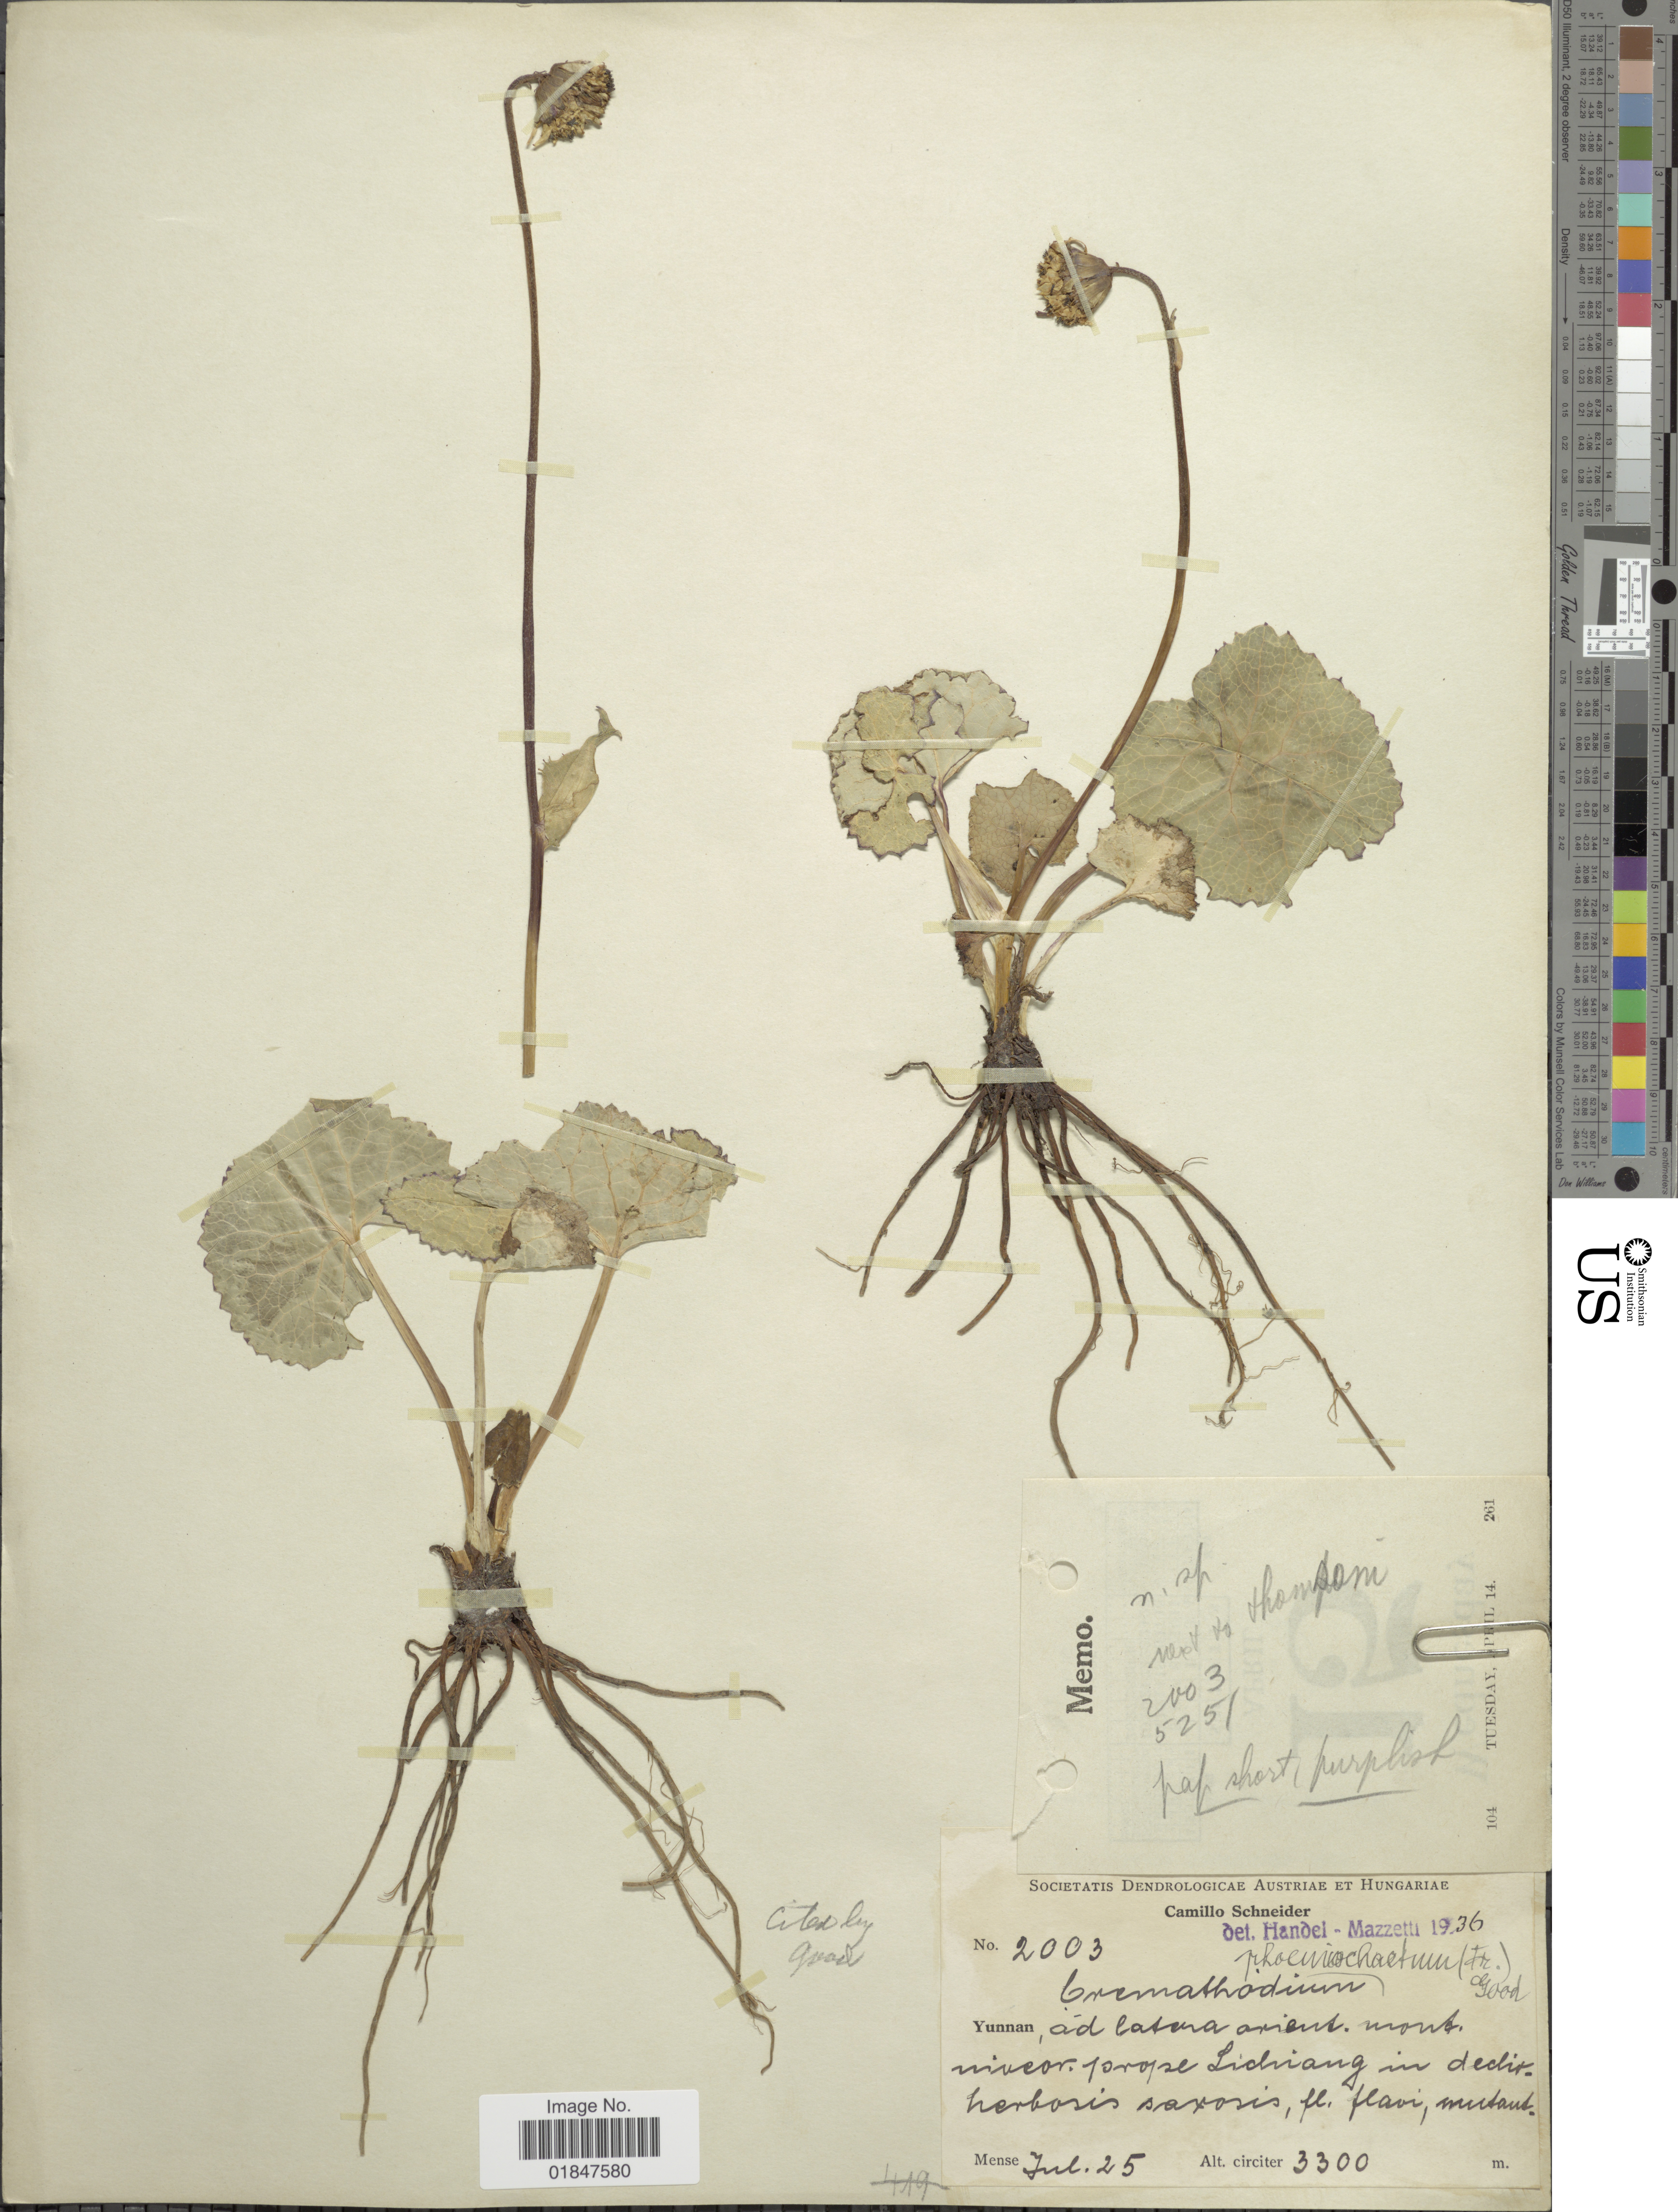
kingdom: Plantae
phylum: Tracheophyta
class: Magnoliopsida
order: Asterales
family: Asteraceae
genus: Ligularia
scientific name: Ligularia phoenicochaeta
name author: (Franch.) S.W. liu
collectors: C. K. Schneider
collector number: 2003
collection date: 1936-07-25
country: China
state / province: Yunnan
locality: Prope Lichiang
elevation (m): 3300